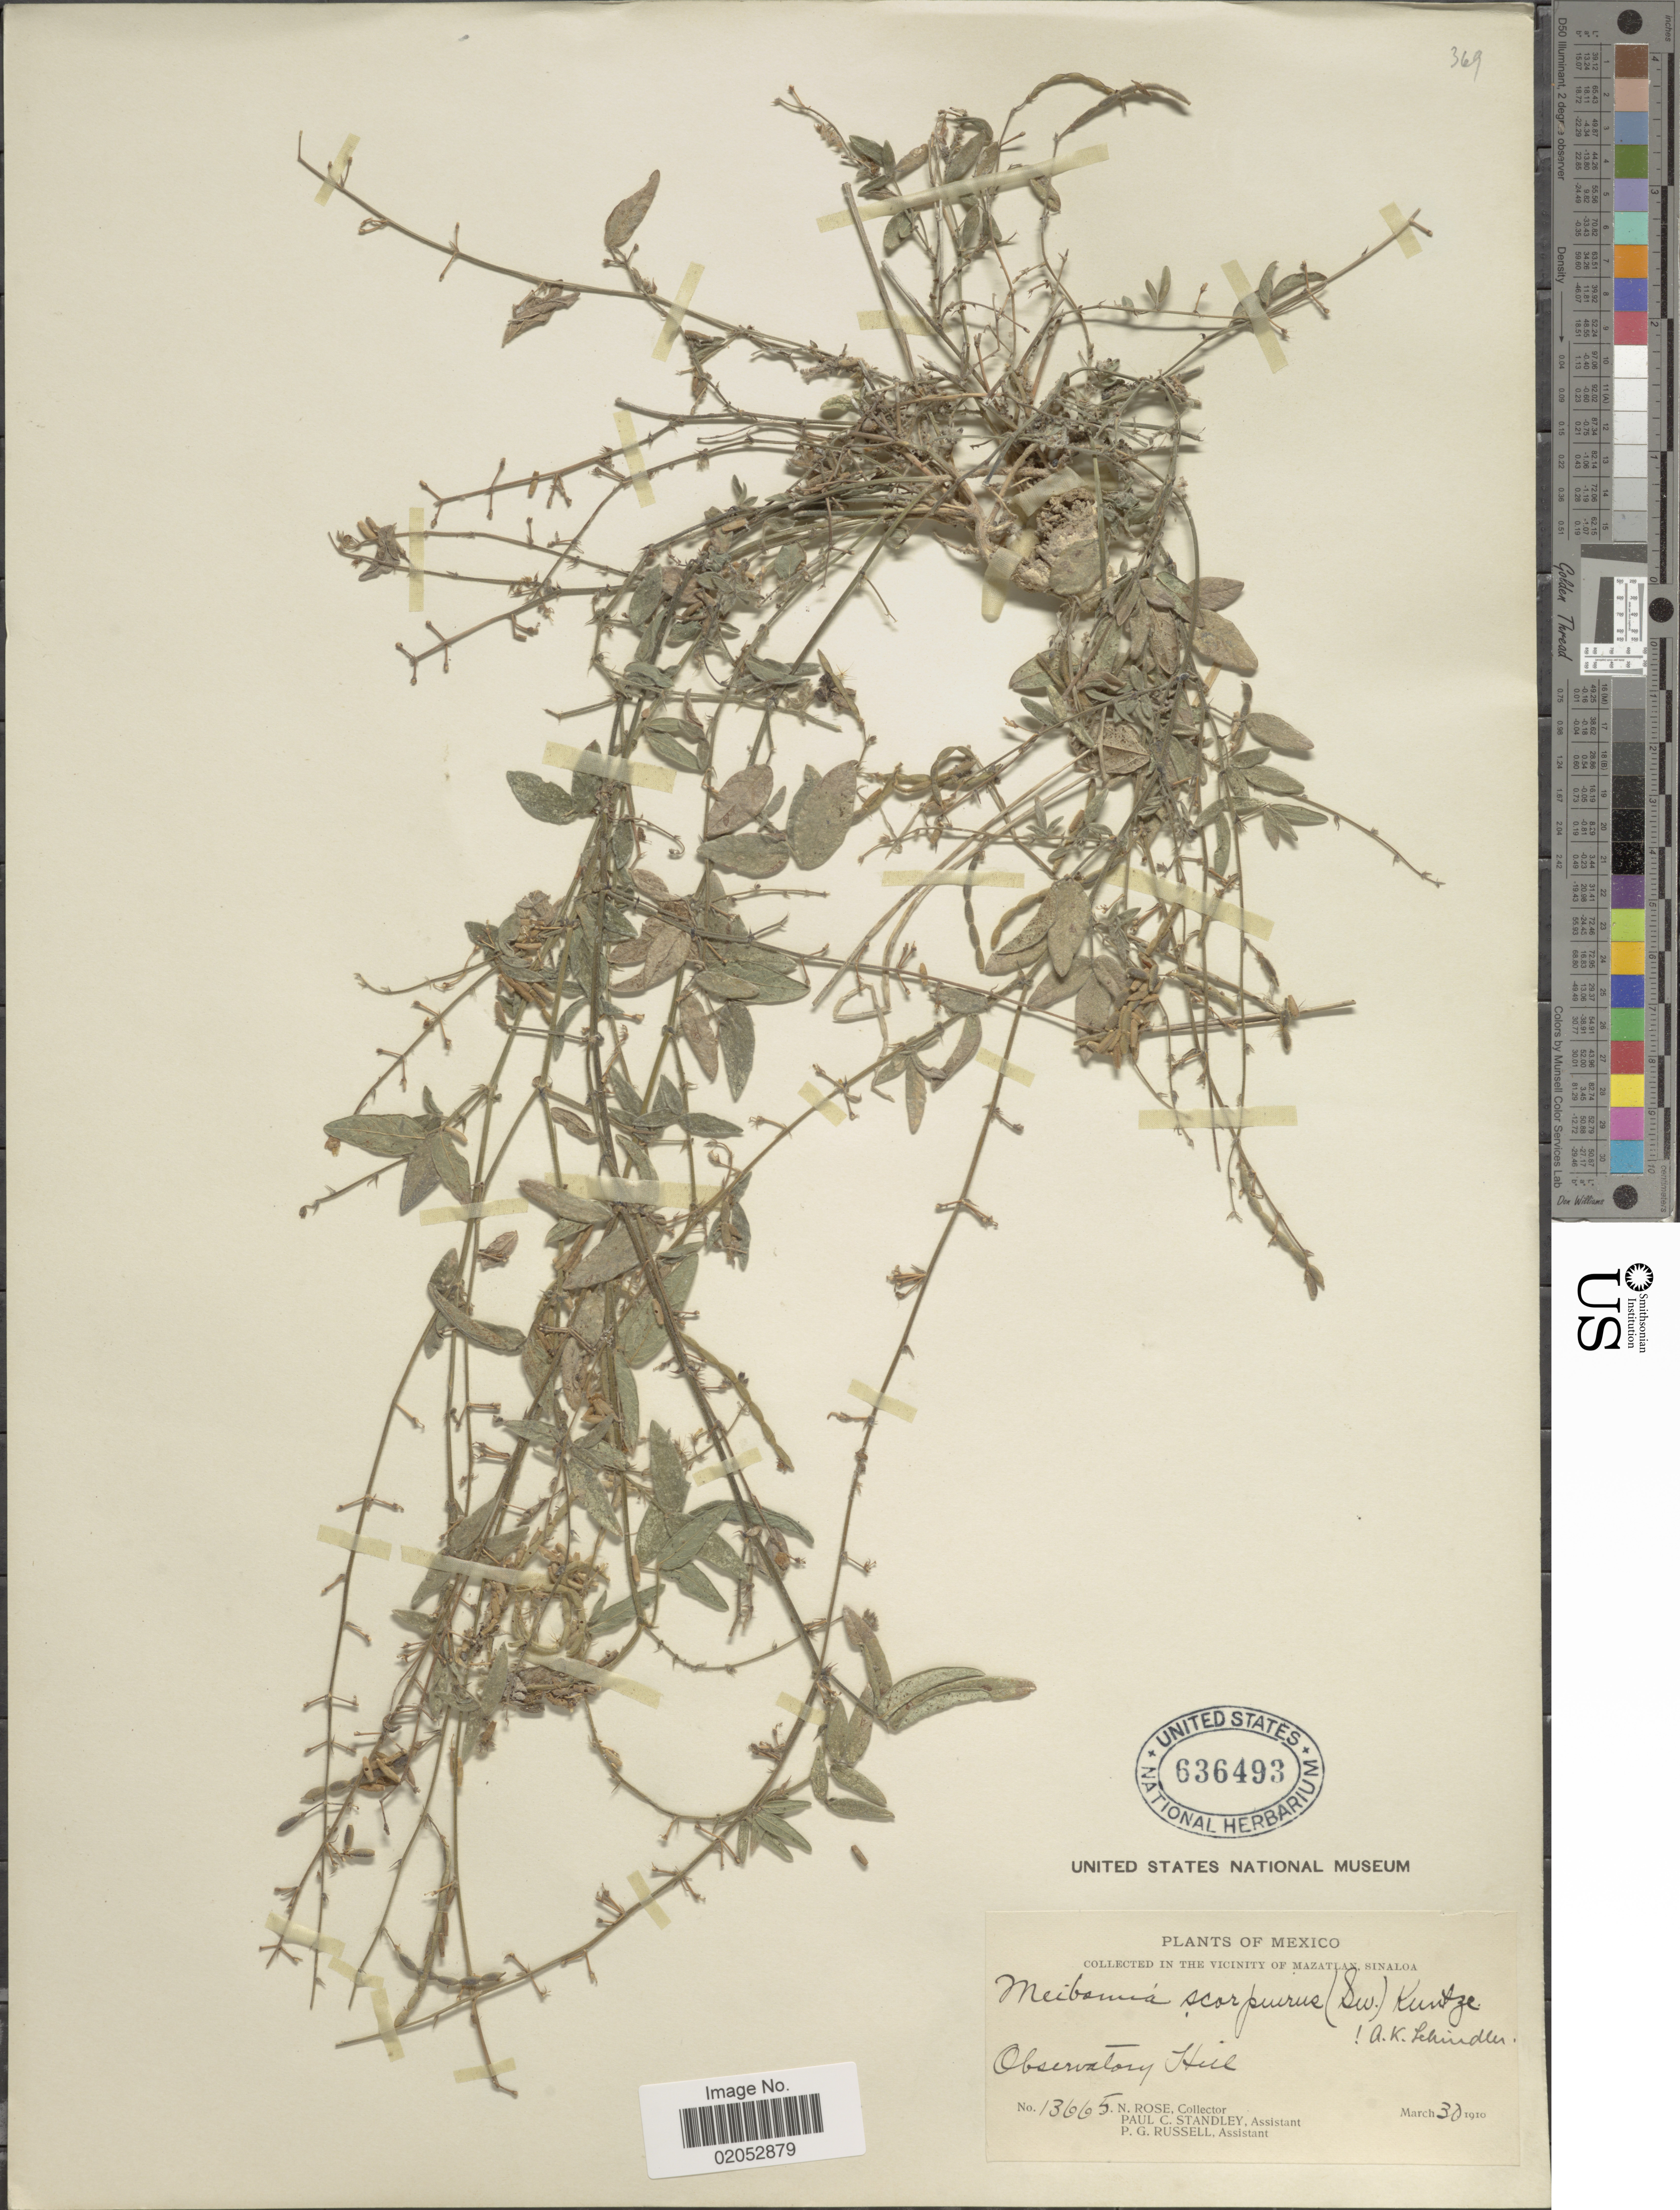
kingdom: Plantae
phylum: Tracheophyta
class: Magnoliopsida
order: Fabales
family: Fabaceae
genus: Desmodium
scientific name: Desmodium scorpiurus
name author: (Sw.) Desv. ex DC.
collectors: J. N. Rose, P. C. Standley & P. G. Russell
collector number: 13665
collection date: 1910-03-30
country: Mexico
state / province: Sinaloa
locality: Vicinity of Mazatlan, Observatory Hill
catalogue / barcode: US 636493